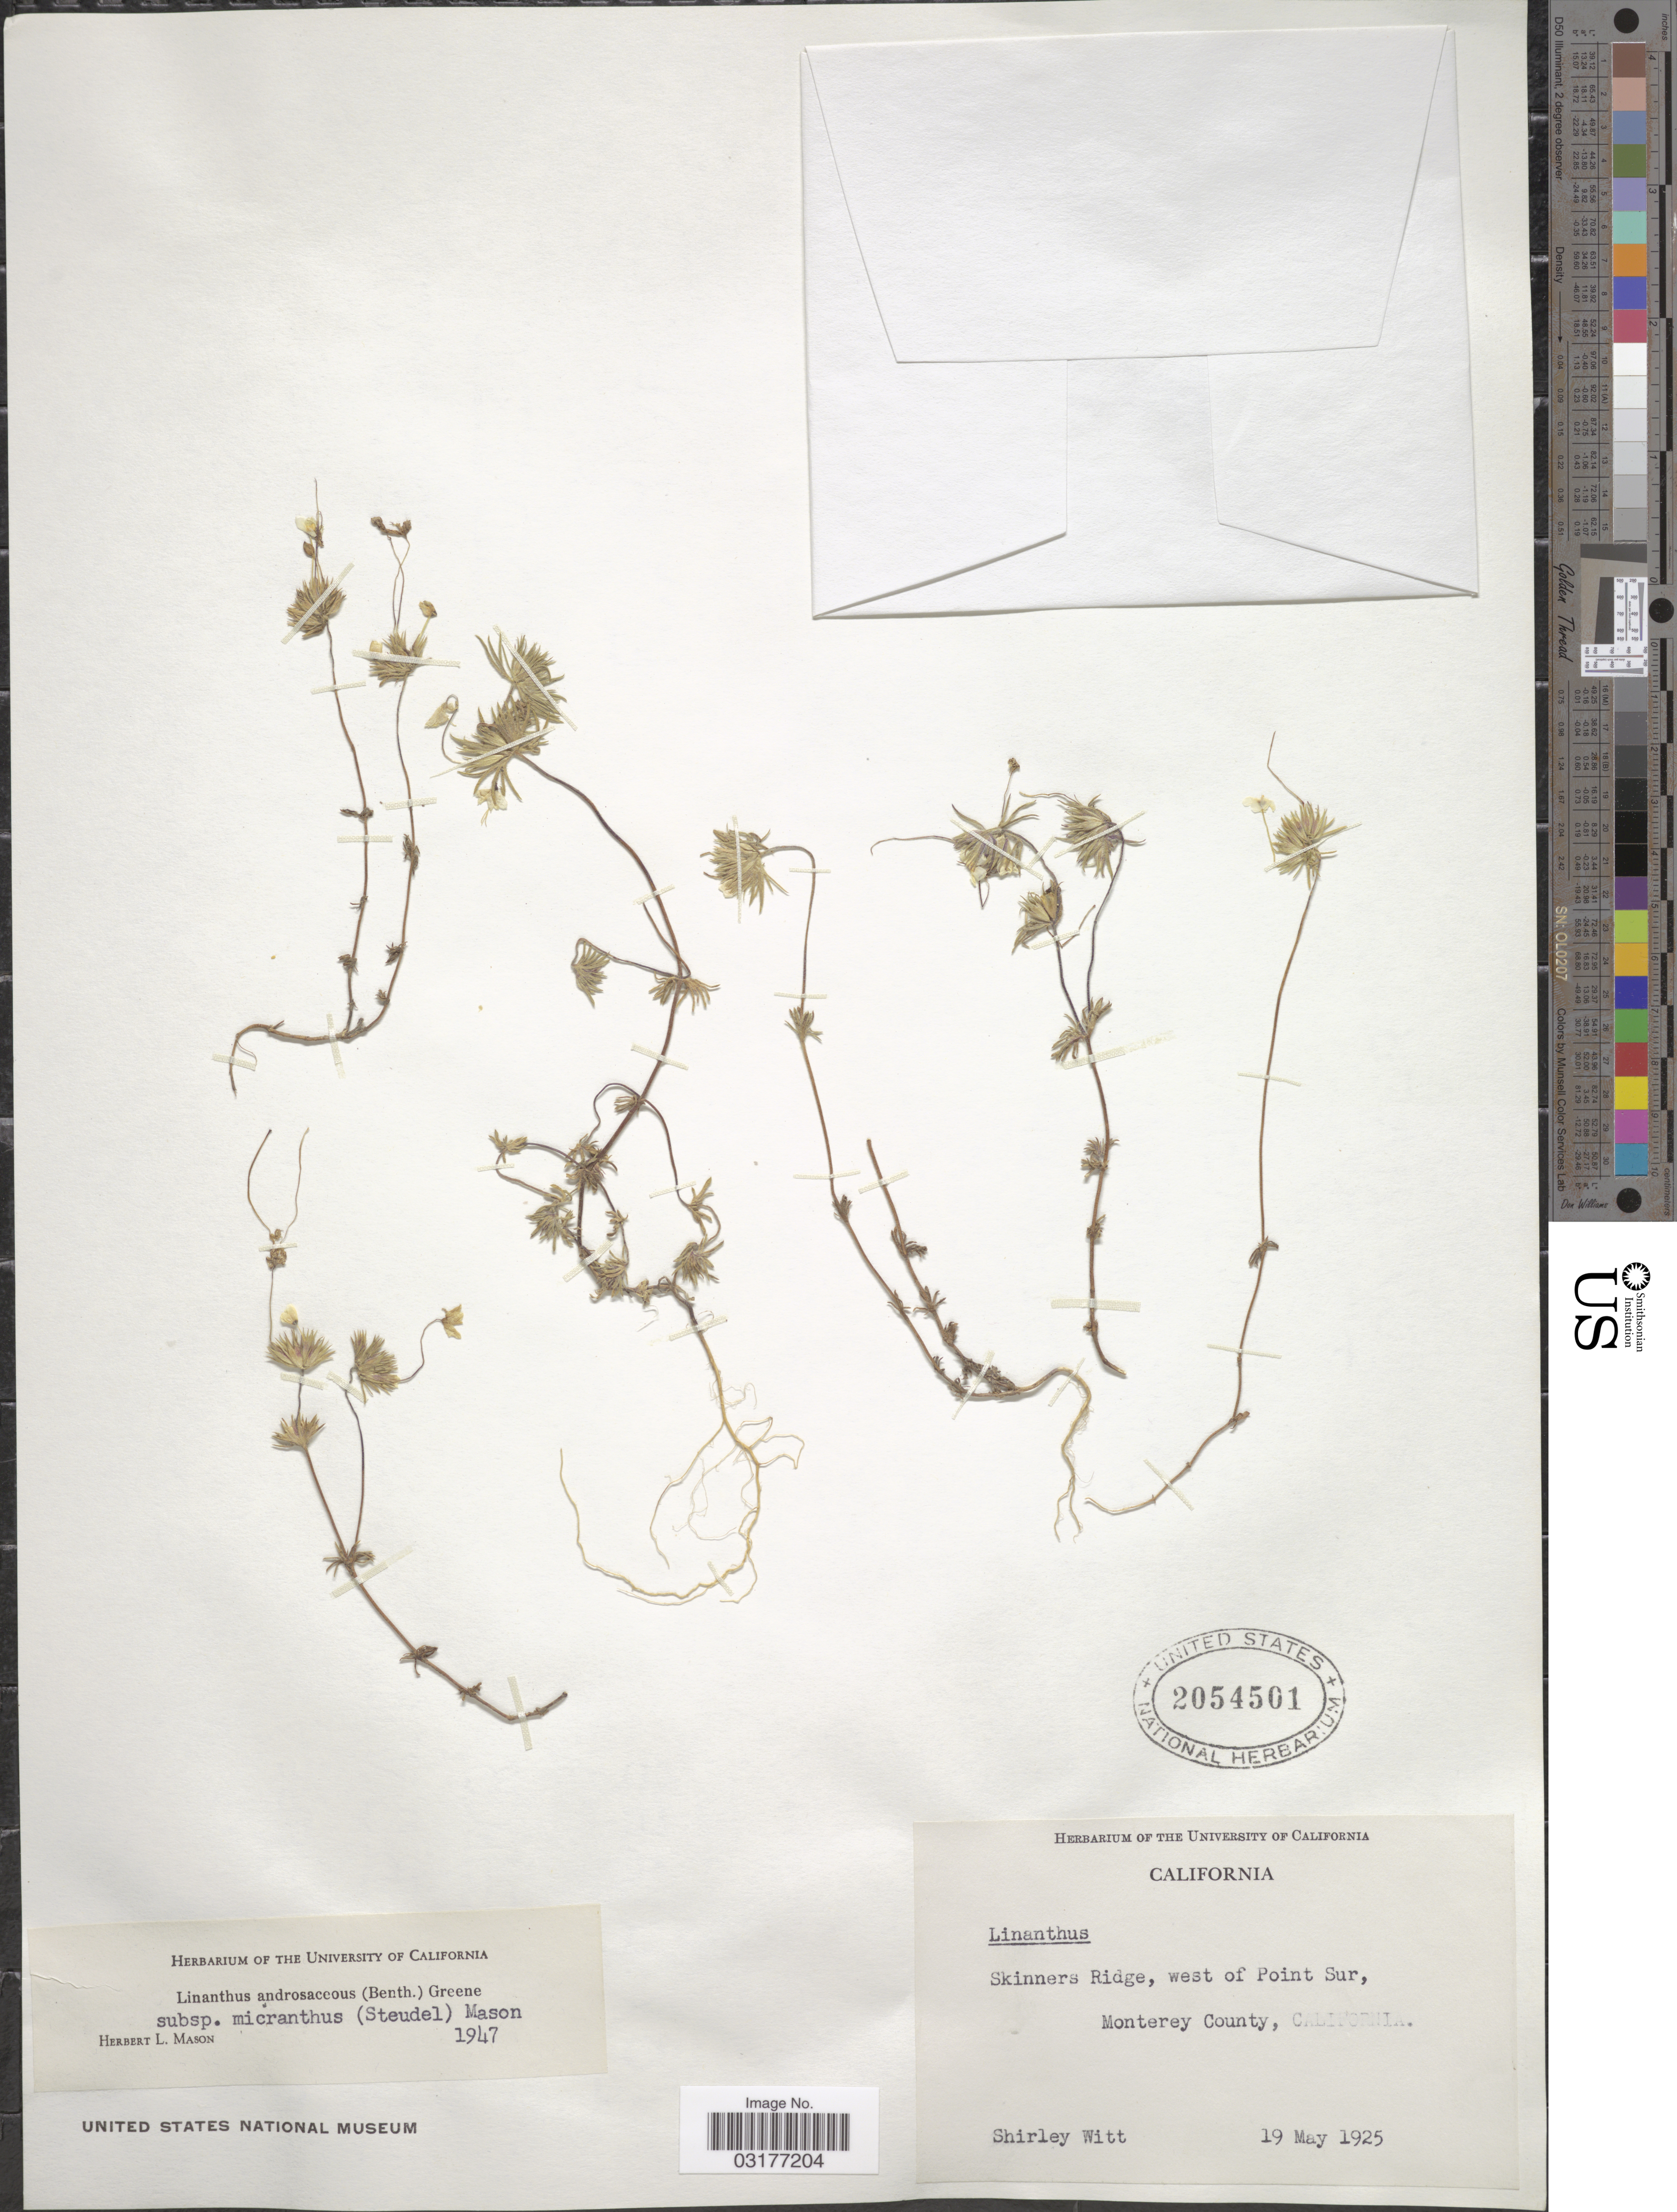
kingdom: Plantae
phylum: Tracheophyta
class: Magnoliopsida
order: Ericales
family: Polemoniaceae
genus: Leptosiphon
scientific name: Leptosiphon parviflorus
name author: Benth.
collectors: S. Witt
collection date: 1925-05-19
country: United States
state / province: California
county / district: Monterey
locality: Skinner Ridge, west of Point Sur, Monterey County.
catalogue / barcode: US 2054501